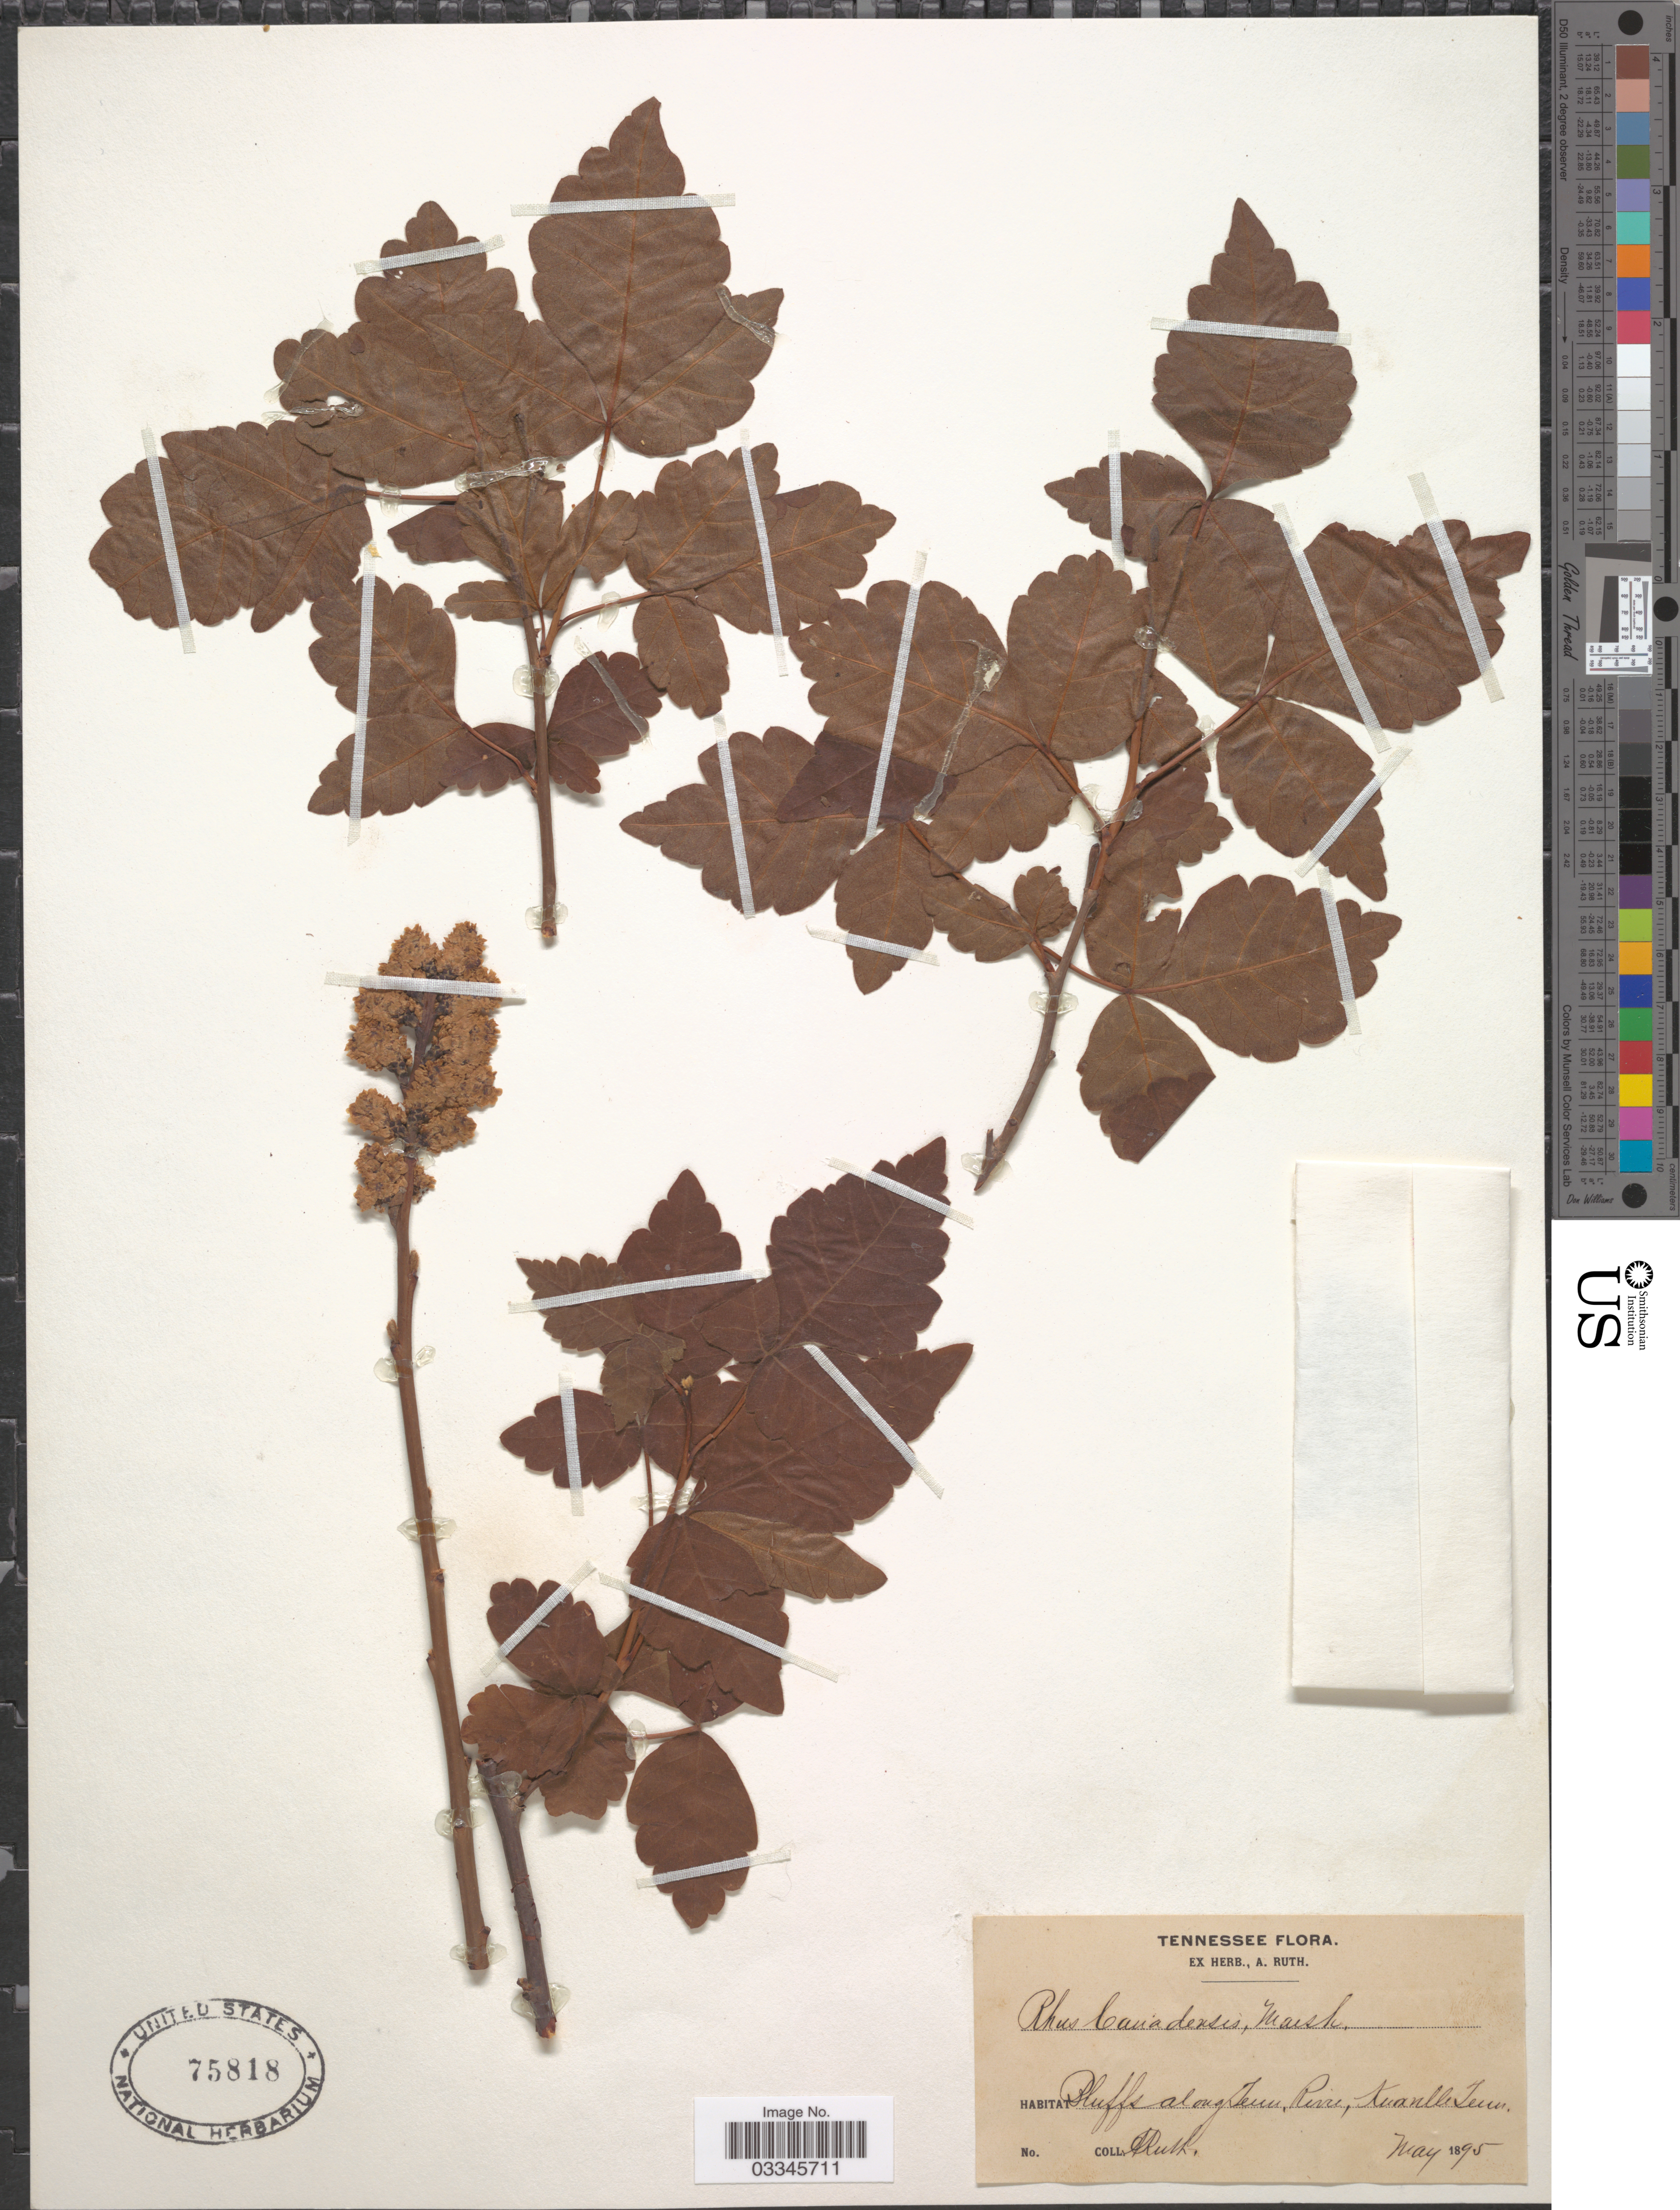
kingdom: Plantae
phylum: Tracheophyta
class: Magnoliopsida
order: Sapindales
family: Anacardiaceae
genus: Rhus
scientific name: Rhus canadensis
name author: Marshall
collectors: A. Ruth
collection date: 1895-05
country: United States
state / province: Tennessee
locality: Bluffs along Tenn. River, Knoxville Tenn.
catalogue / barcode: US 75818